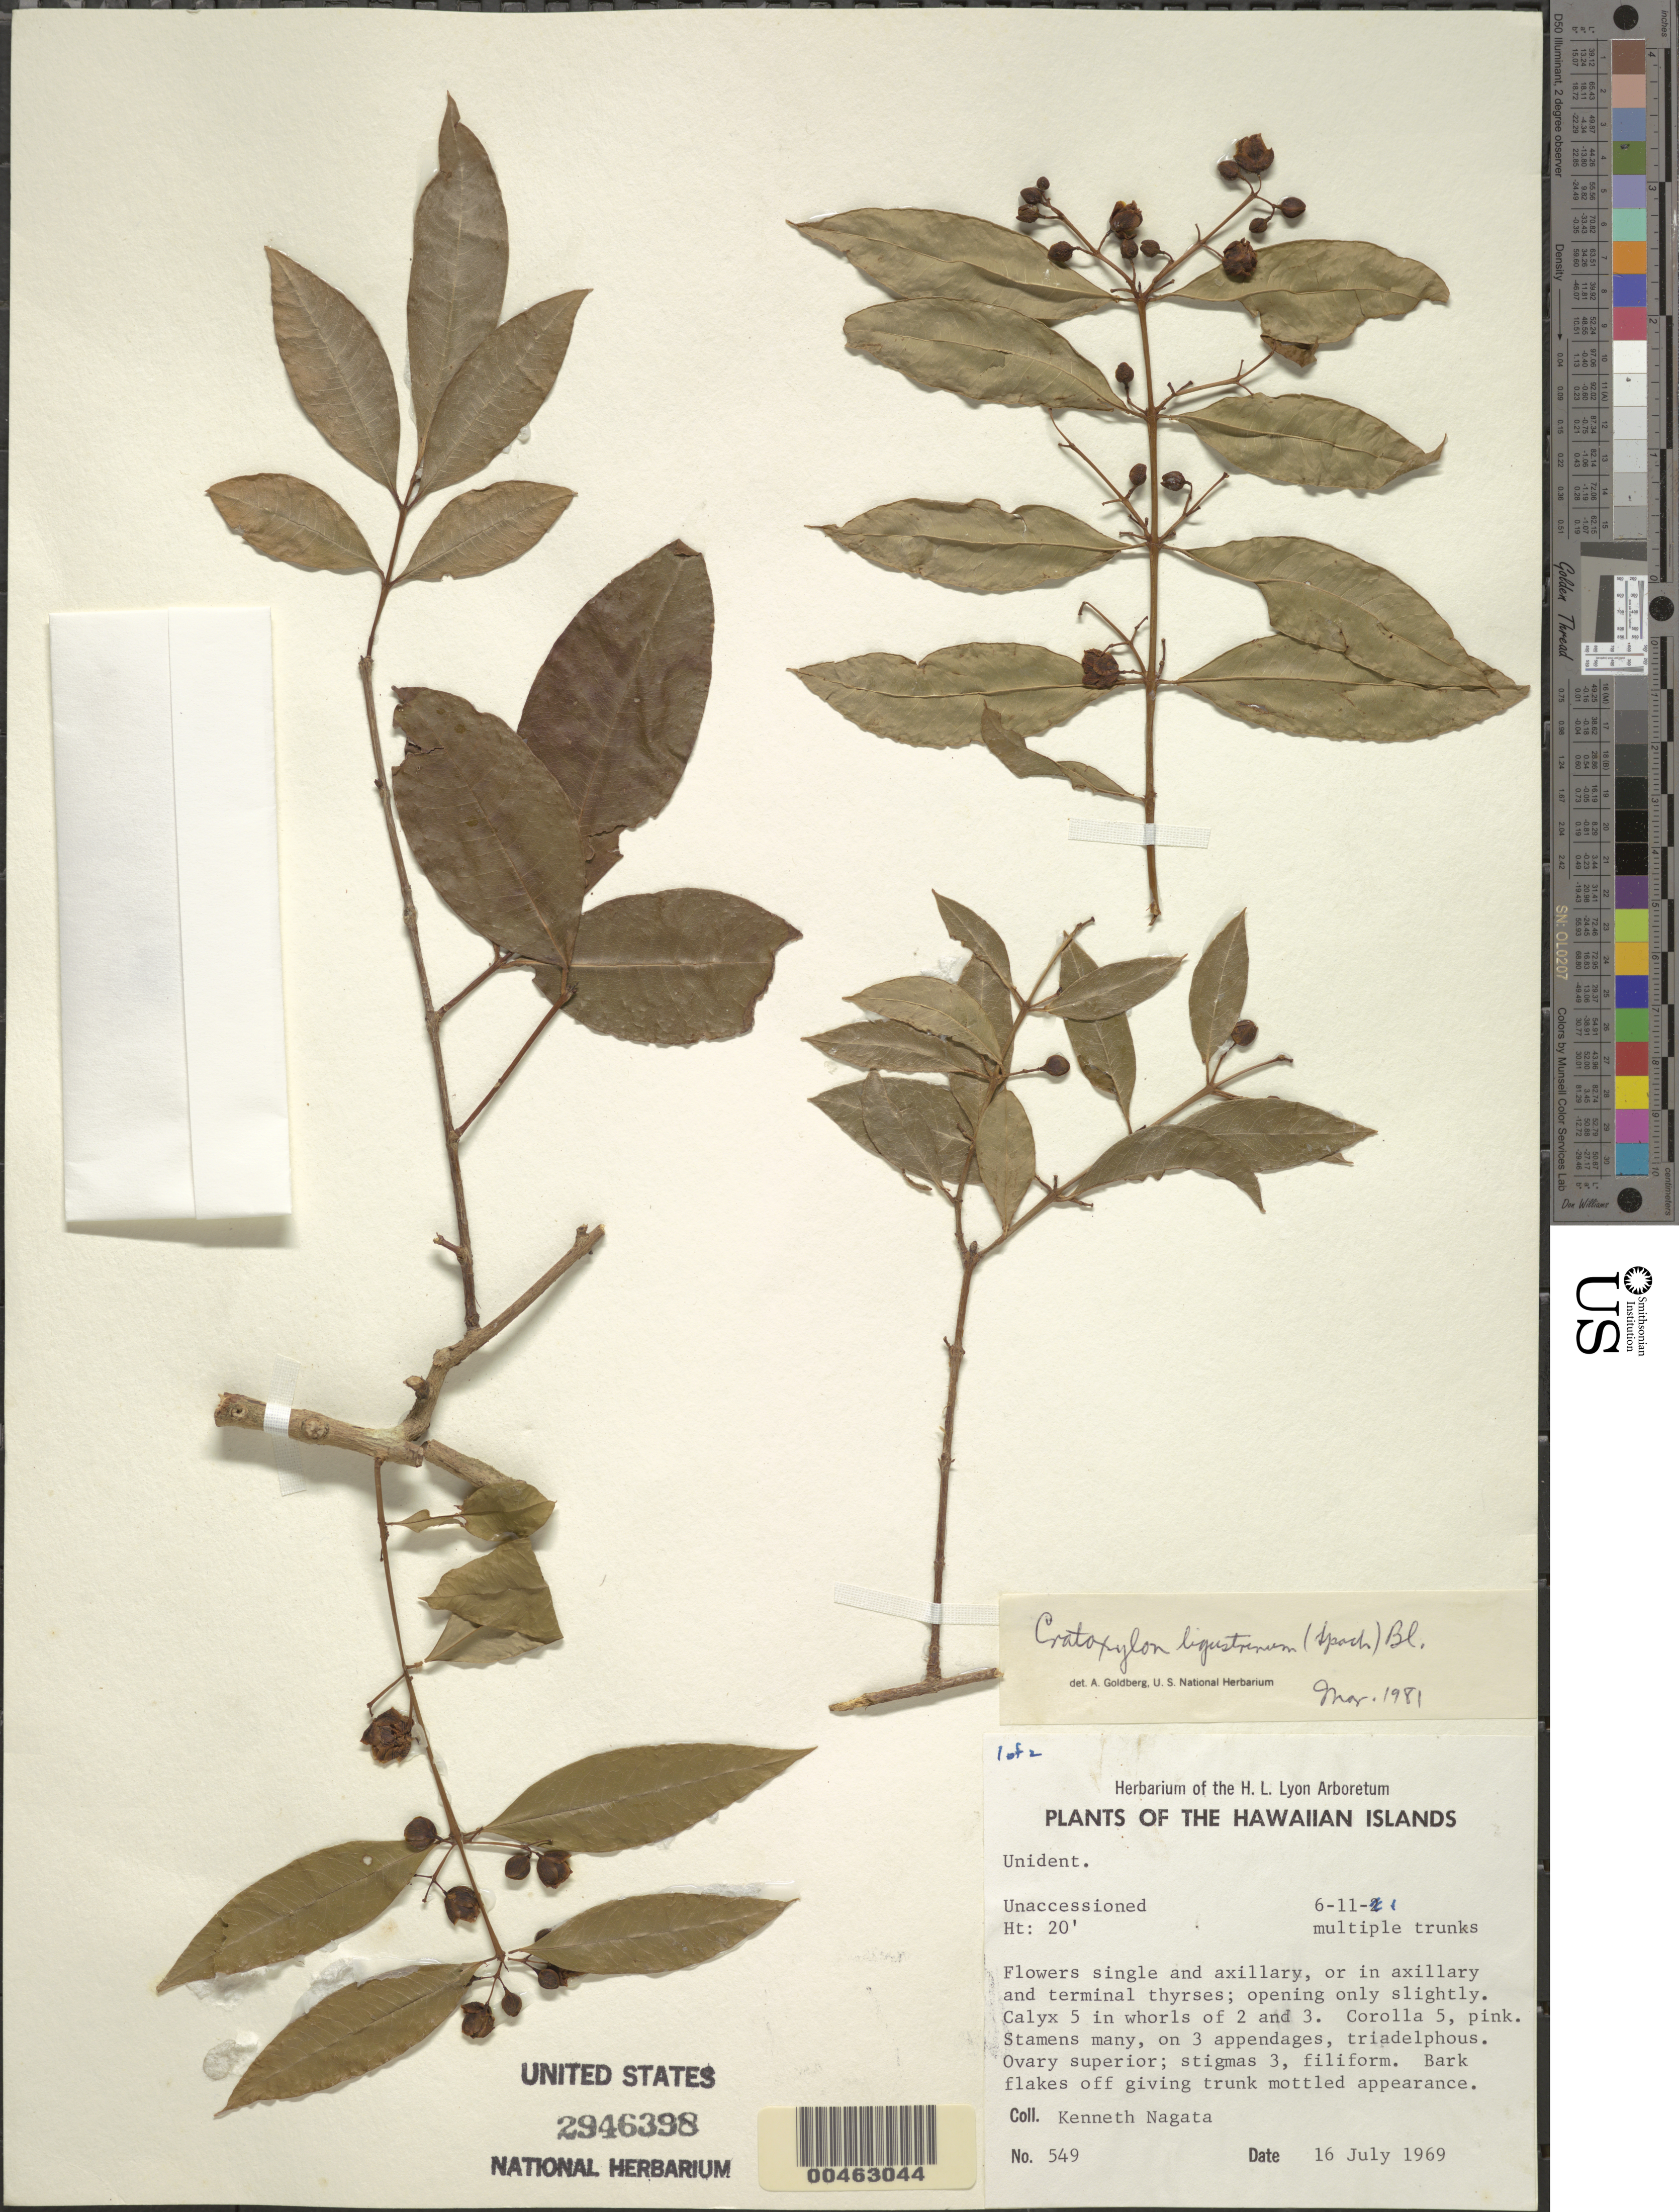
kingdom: Plantae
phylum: Tracheophyta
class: Magnoliopsida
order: Malpighiales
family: Hypericaceae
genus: Cratoxylum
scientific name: Cratoxylum ligustrinum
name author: (Spach) Blume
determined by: Goldberg, Aaron, (US), NMNH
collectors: K. Nagata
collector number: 549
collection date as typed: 16 Jul 1969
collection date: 1969-07-16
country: United States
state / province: Hawaii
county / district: Hawaii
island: Hawaii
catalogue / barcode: US 2946398